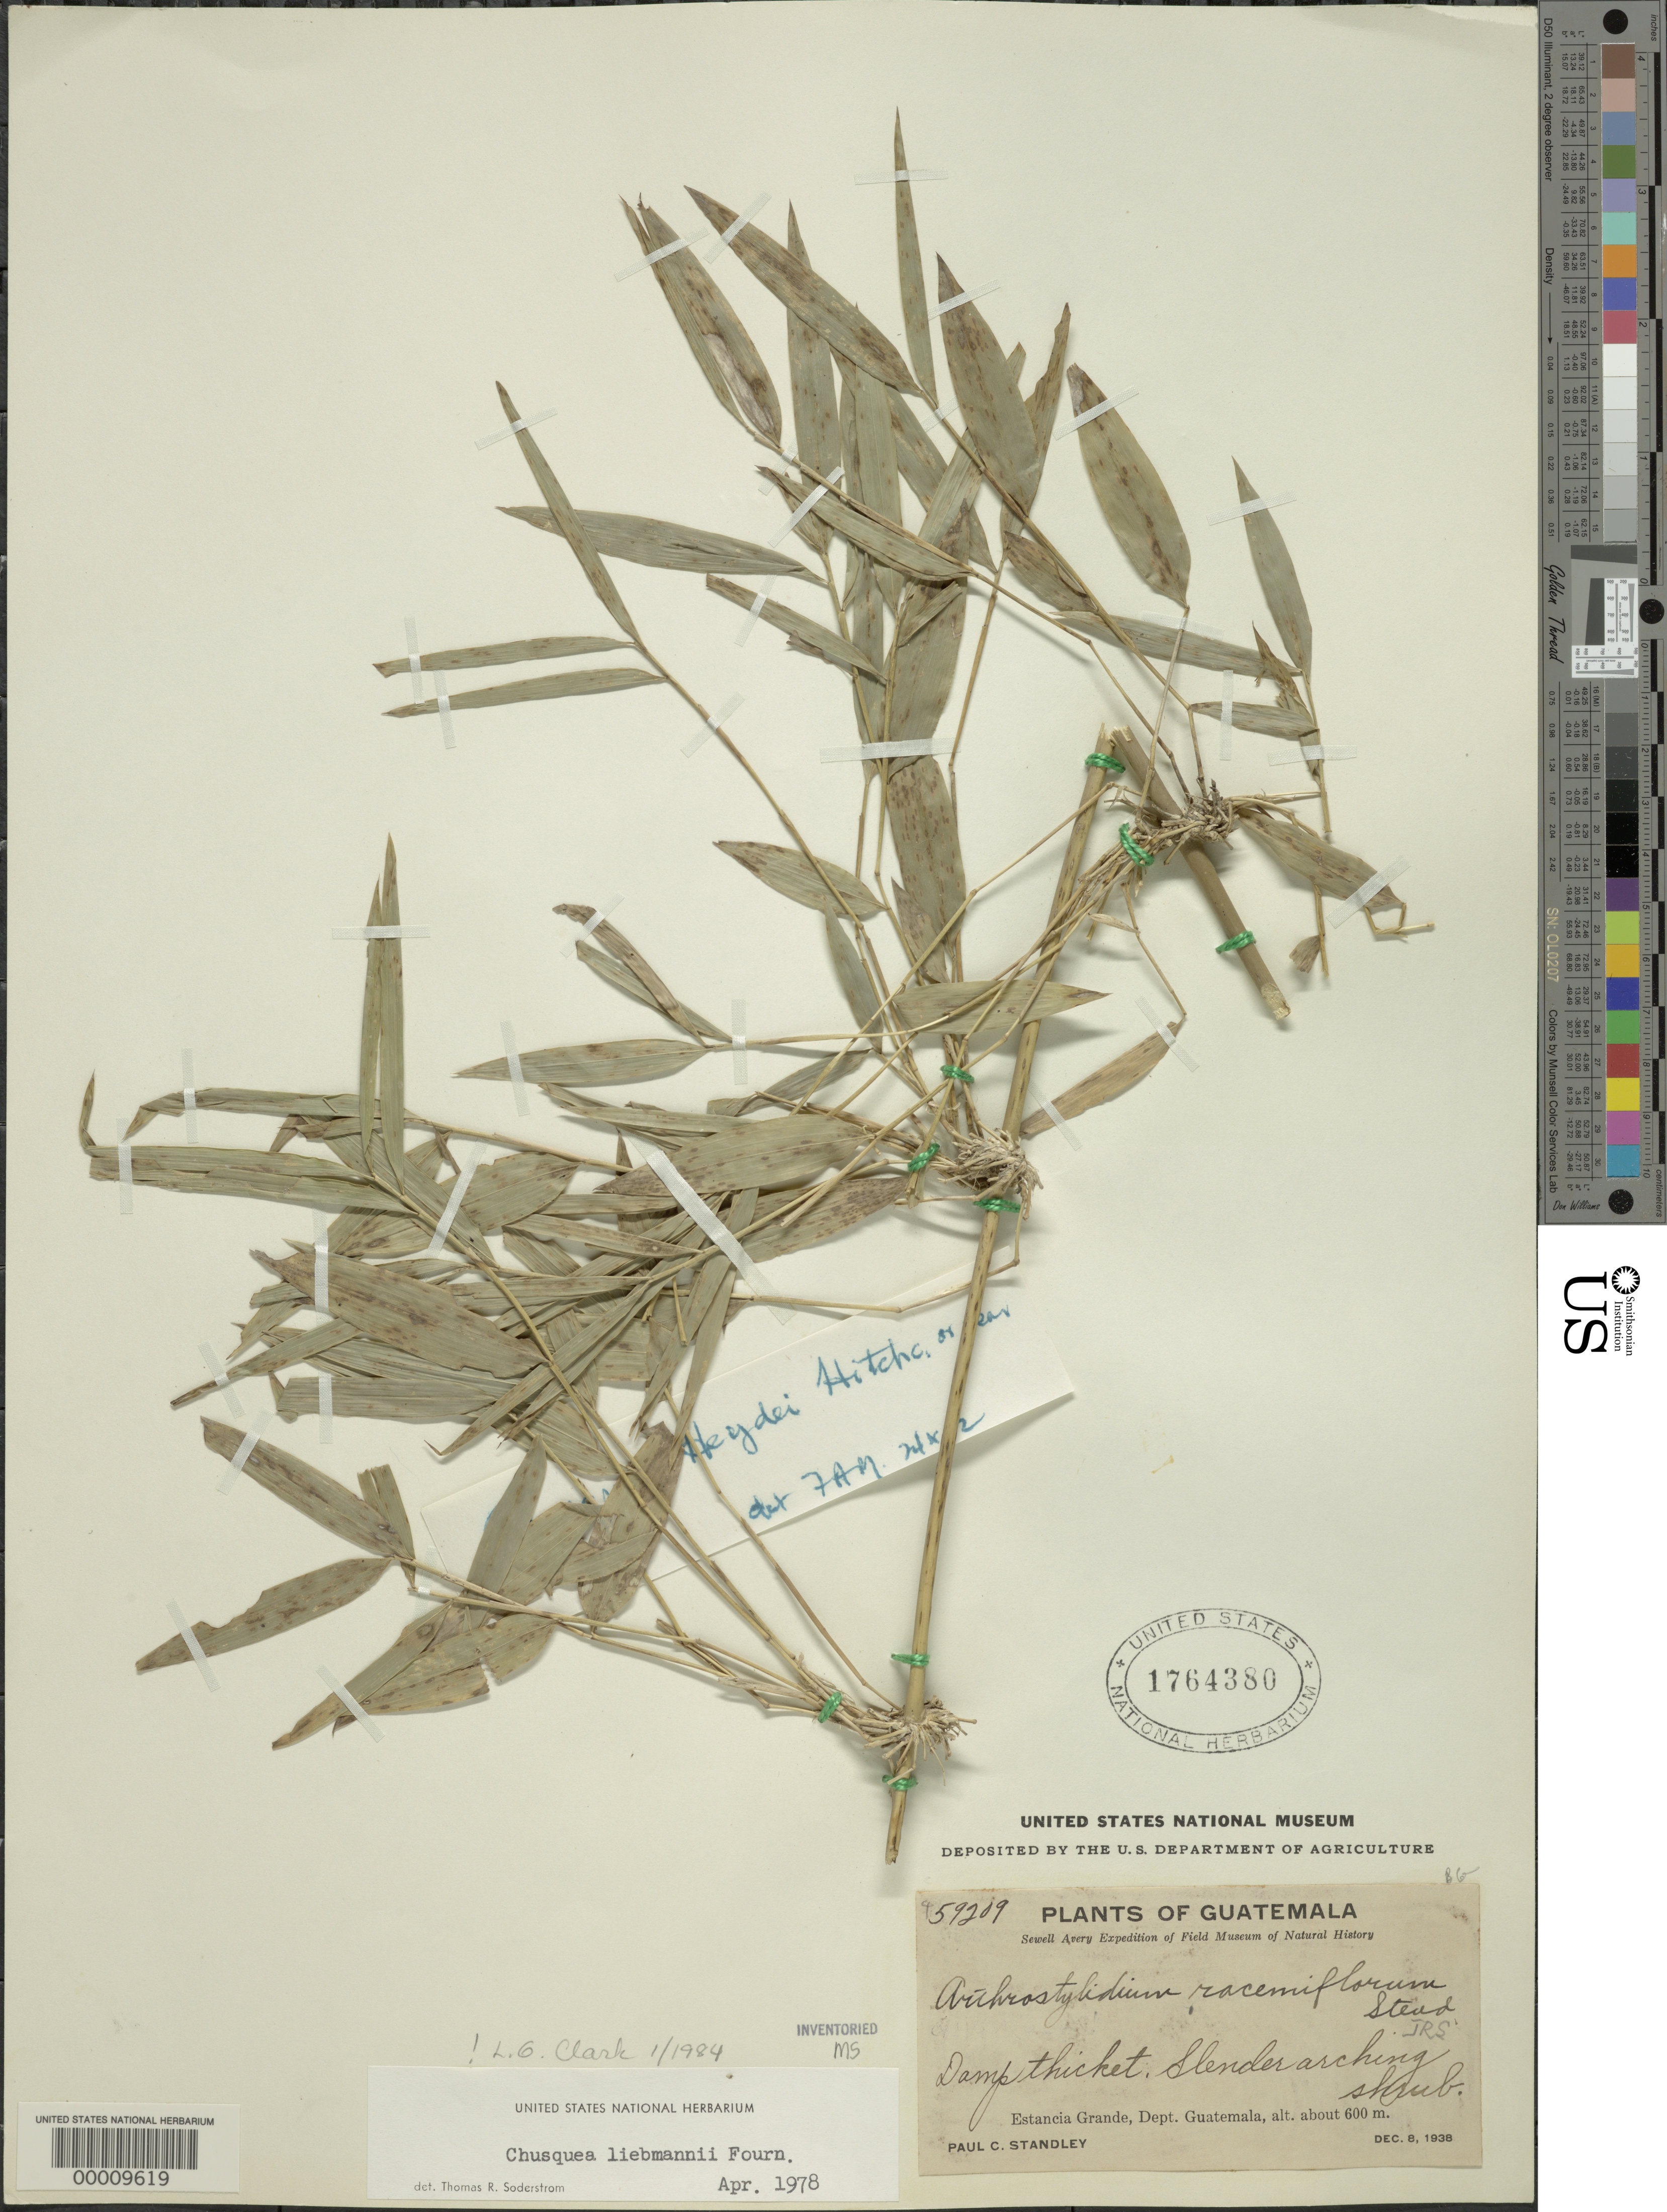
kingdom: Plantae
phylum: Tracheophyta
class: Liliopsida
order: Poales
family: Poaceae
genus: Chusquea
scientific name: Chusquea liebmannii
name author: E. Fourn.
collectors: P. C. Standley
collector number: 59209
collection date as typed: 08 Dec 1938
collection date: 1938-12-08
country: Guatemala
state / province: Guatemala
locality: Estancia Grande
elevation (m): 600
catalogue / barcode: US 1764380